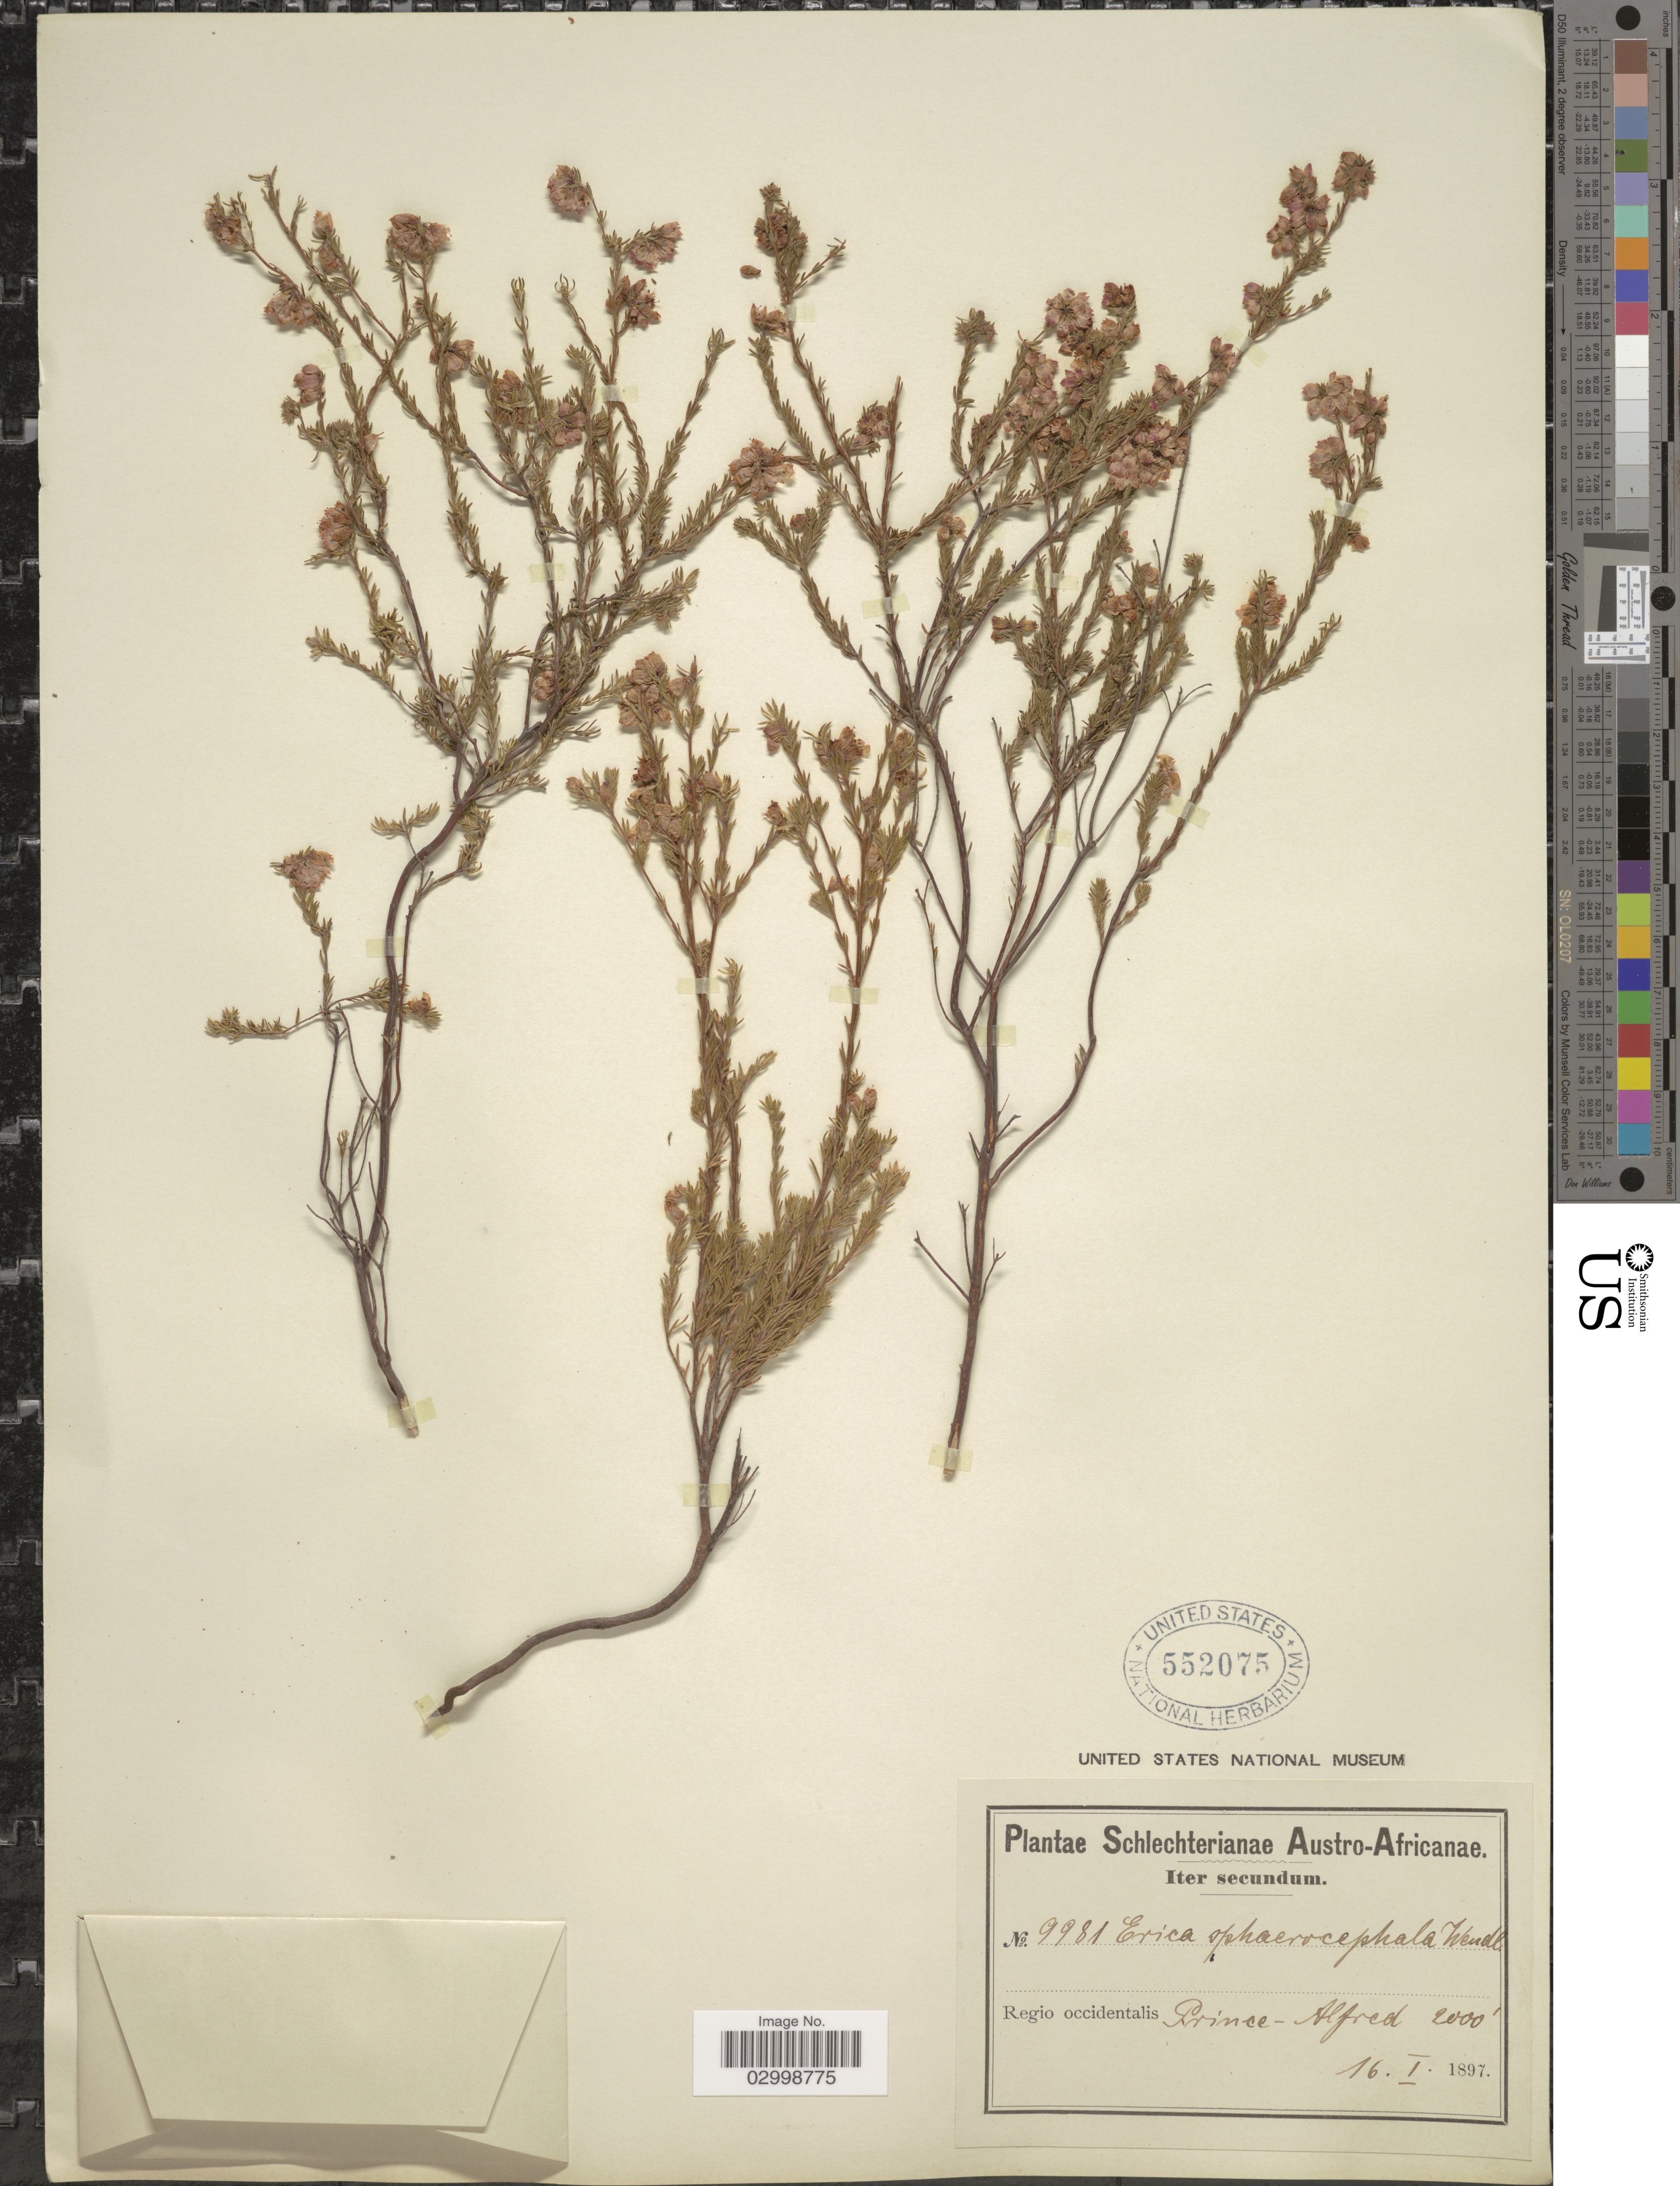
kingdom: Plantae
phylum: Tracheophyta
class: Magnoliopsida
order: Ericales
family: Ericaceae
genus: Erica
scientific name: Erica sphaerocephala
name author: J.C. Wendl. ex Benth.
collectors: Schlechter, --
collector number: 9981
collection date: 1897-01-16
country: South Africa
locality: Austro-Africanae. Regio occidentalis. Prince - Alfred.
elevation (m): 610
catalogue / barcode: US 552075